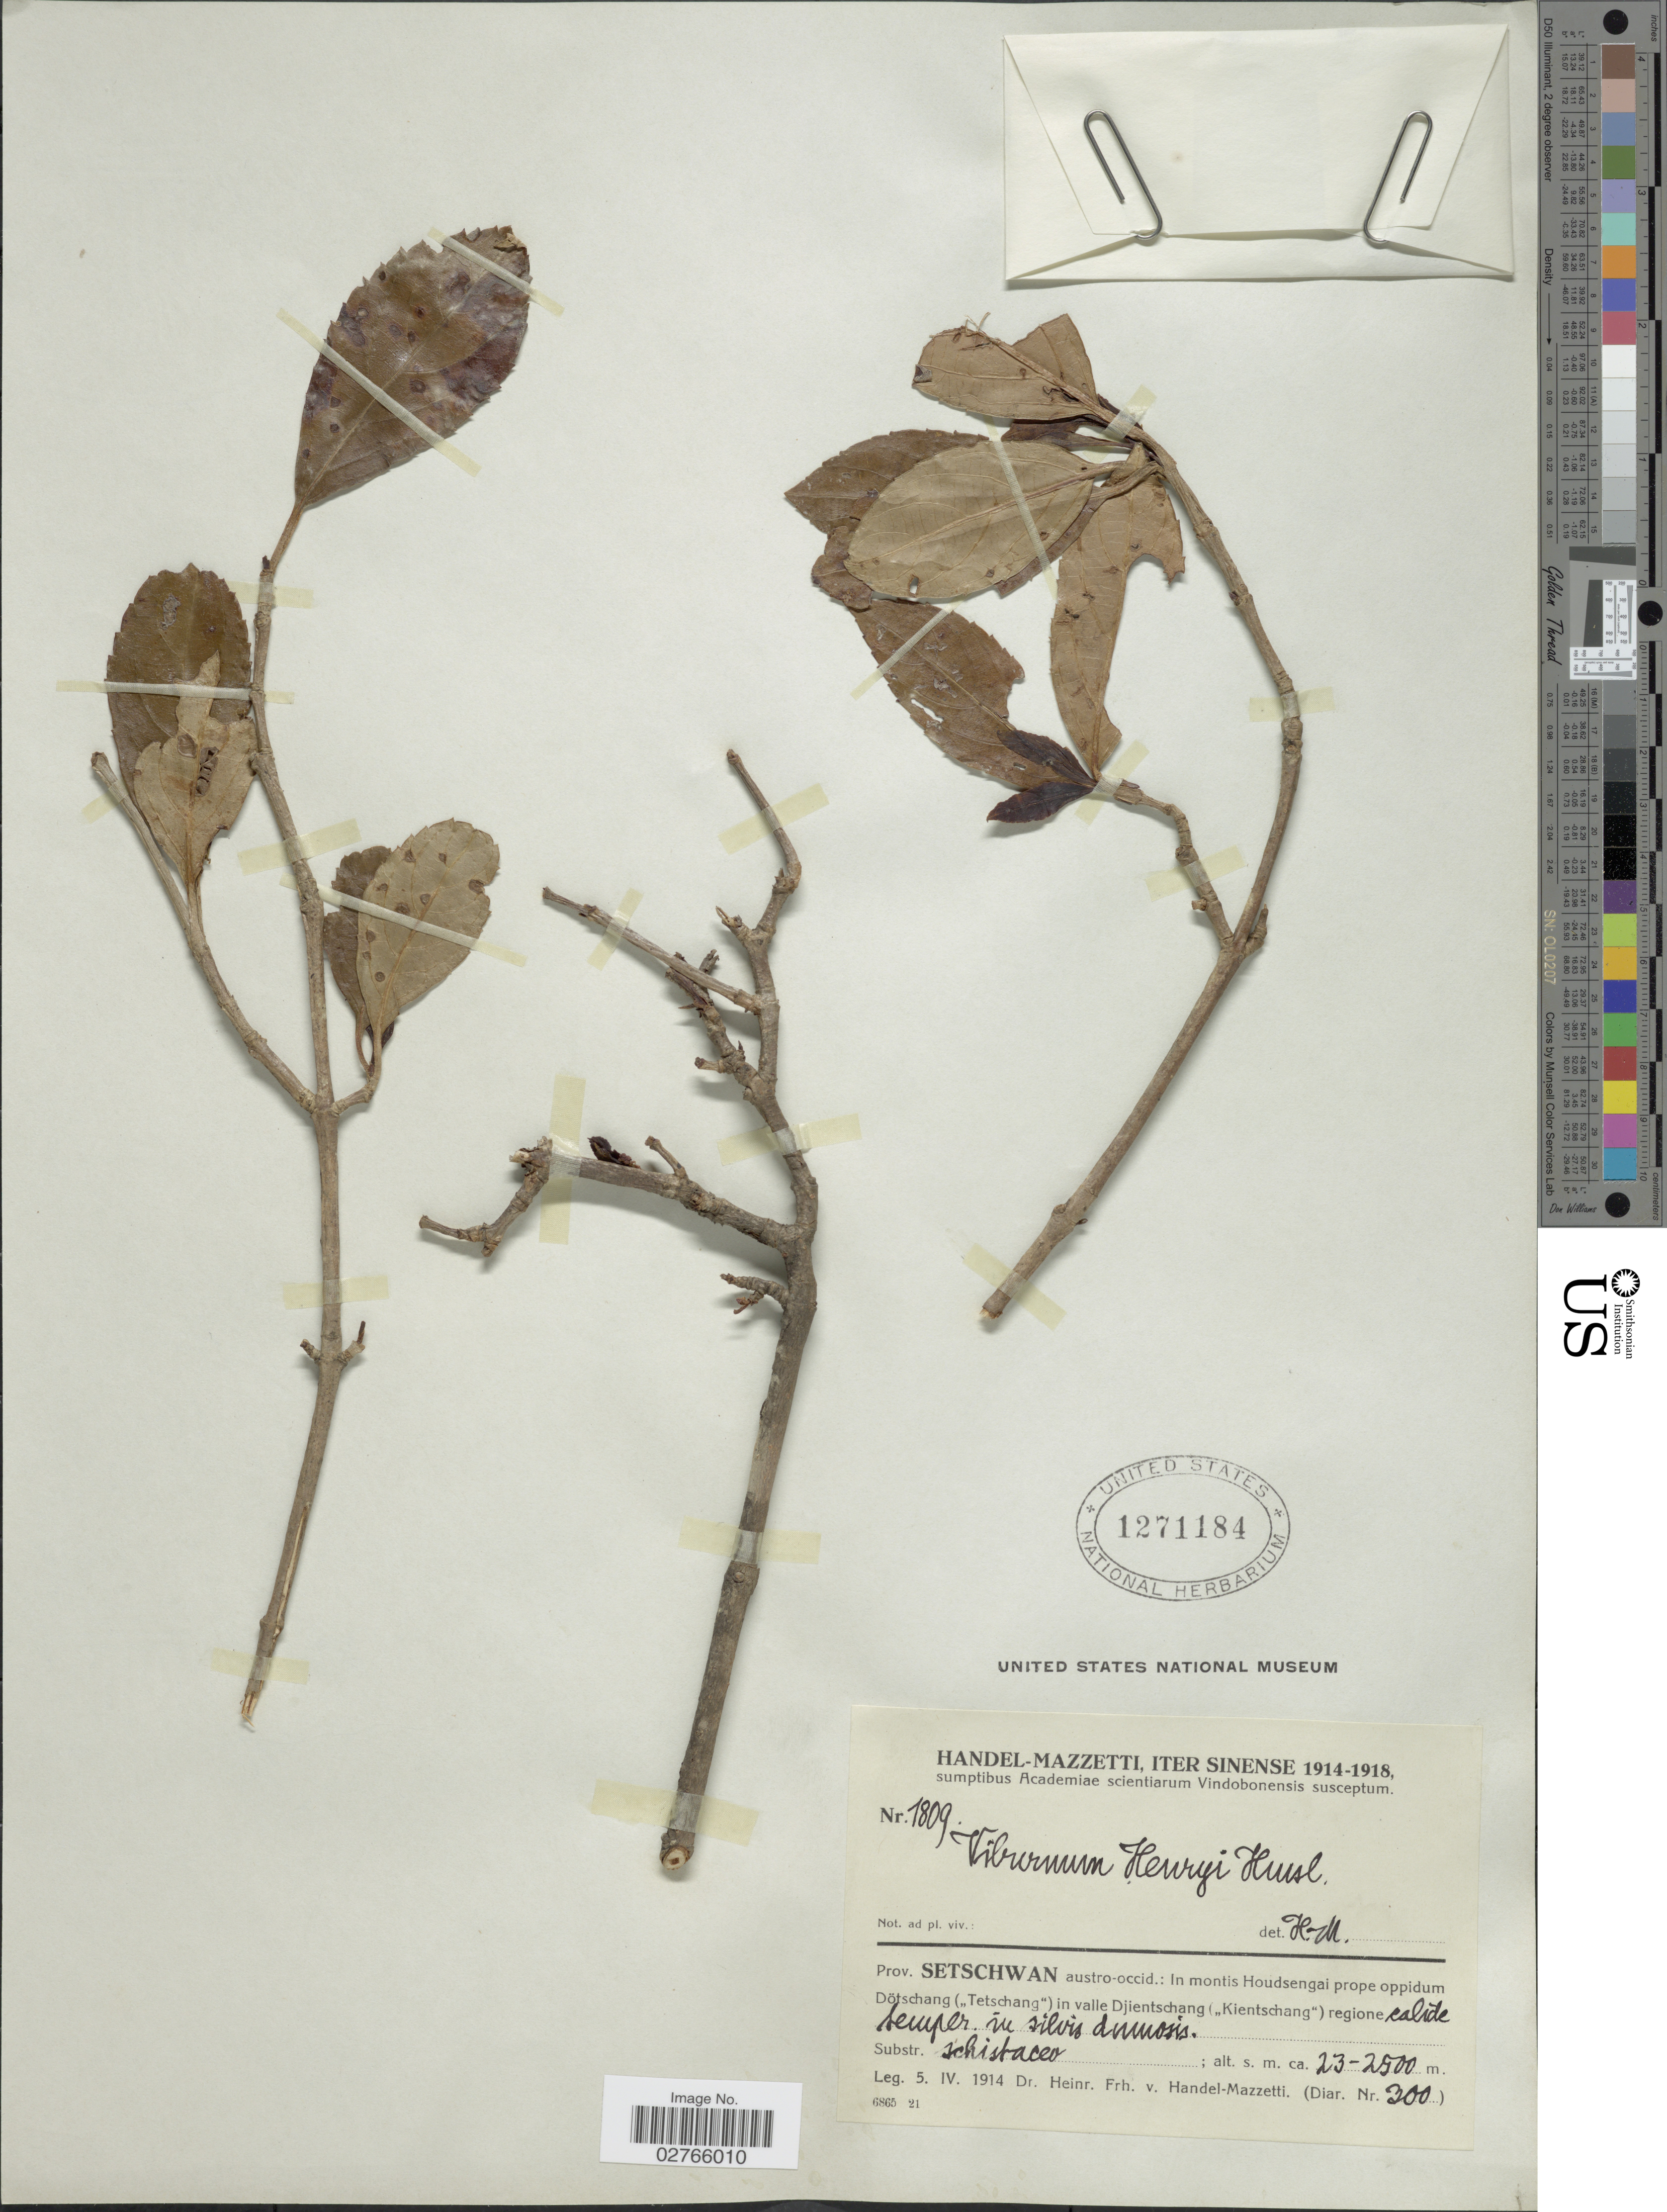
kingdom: Plantae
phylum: Tracheophyta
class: Magnoliopsida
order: Dipsacales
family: Viburnaceae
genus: Viburnum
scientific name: Viburnum henryi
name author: Hemsl. in F.B. Forbes & Hemsl.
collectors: H. Handel-Mazzetti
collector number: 1809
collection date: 1914-04-05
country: China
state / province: Sichuan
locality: Prov. Setschwan austro-occid.: In montis Houdsengai prope oppidum Dötschang (,,Tetschang") in valle Djientschang (,,Kientschang") regione.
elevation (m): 2300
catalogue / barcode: US 1271184